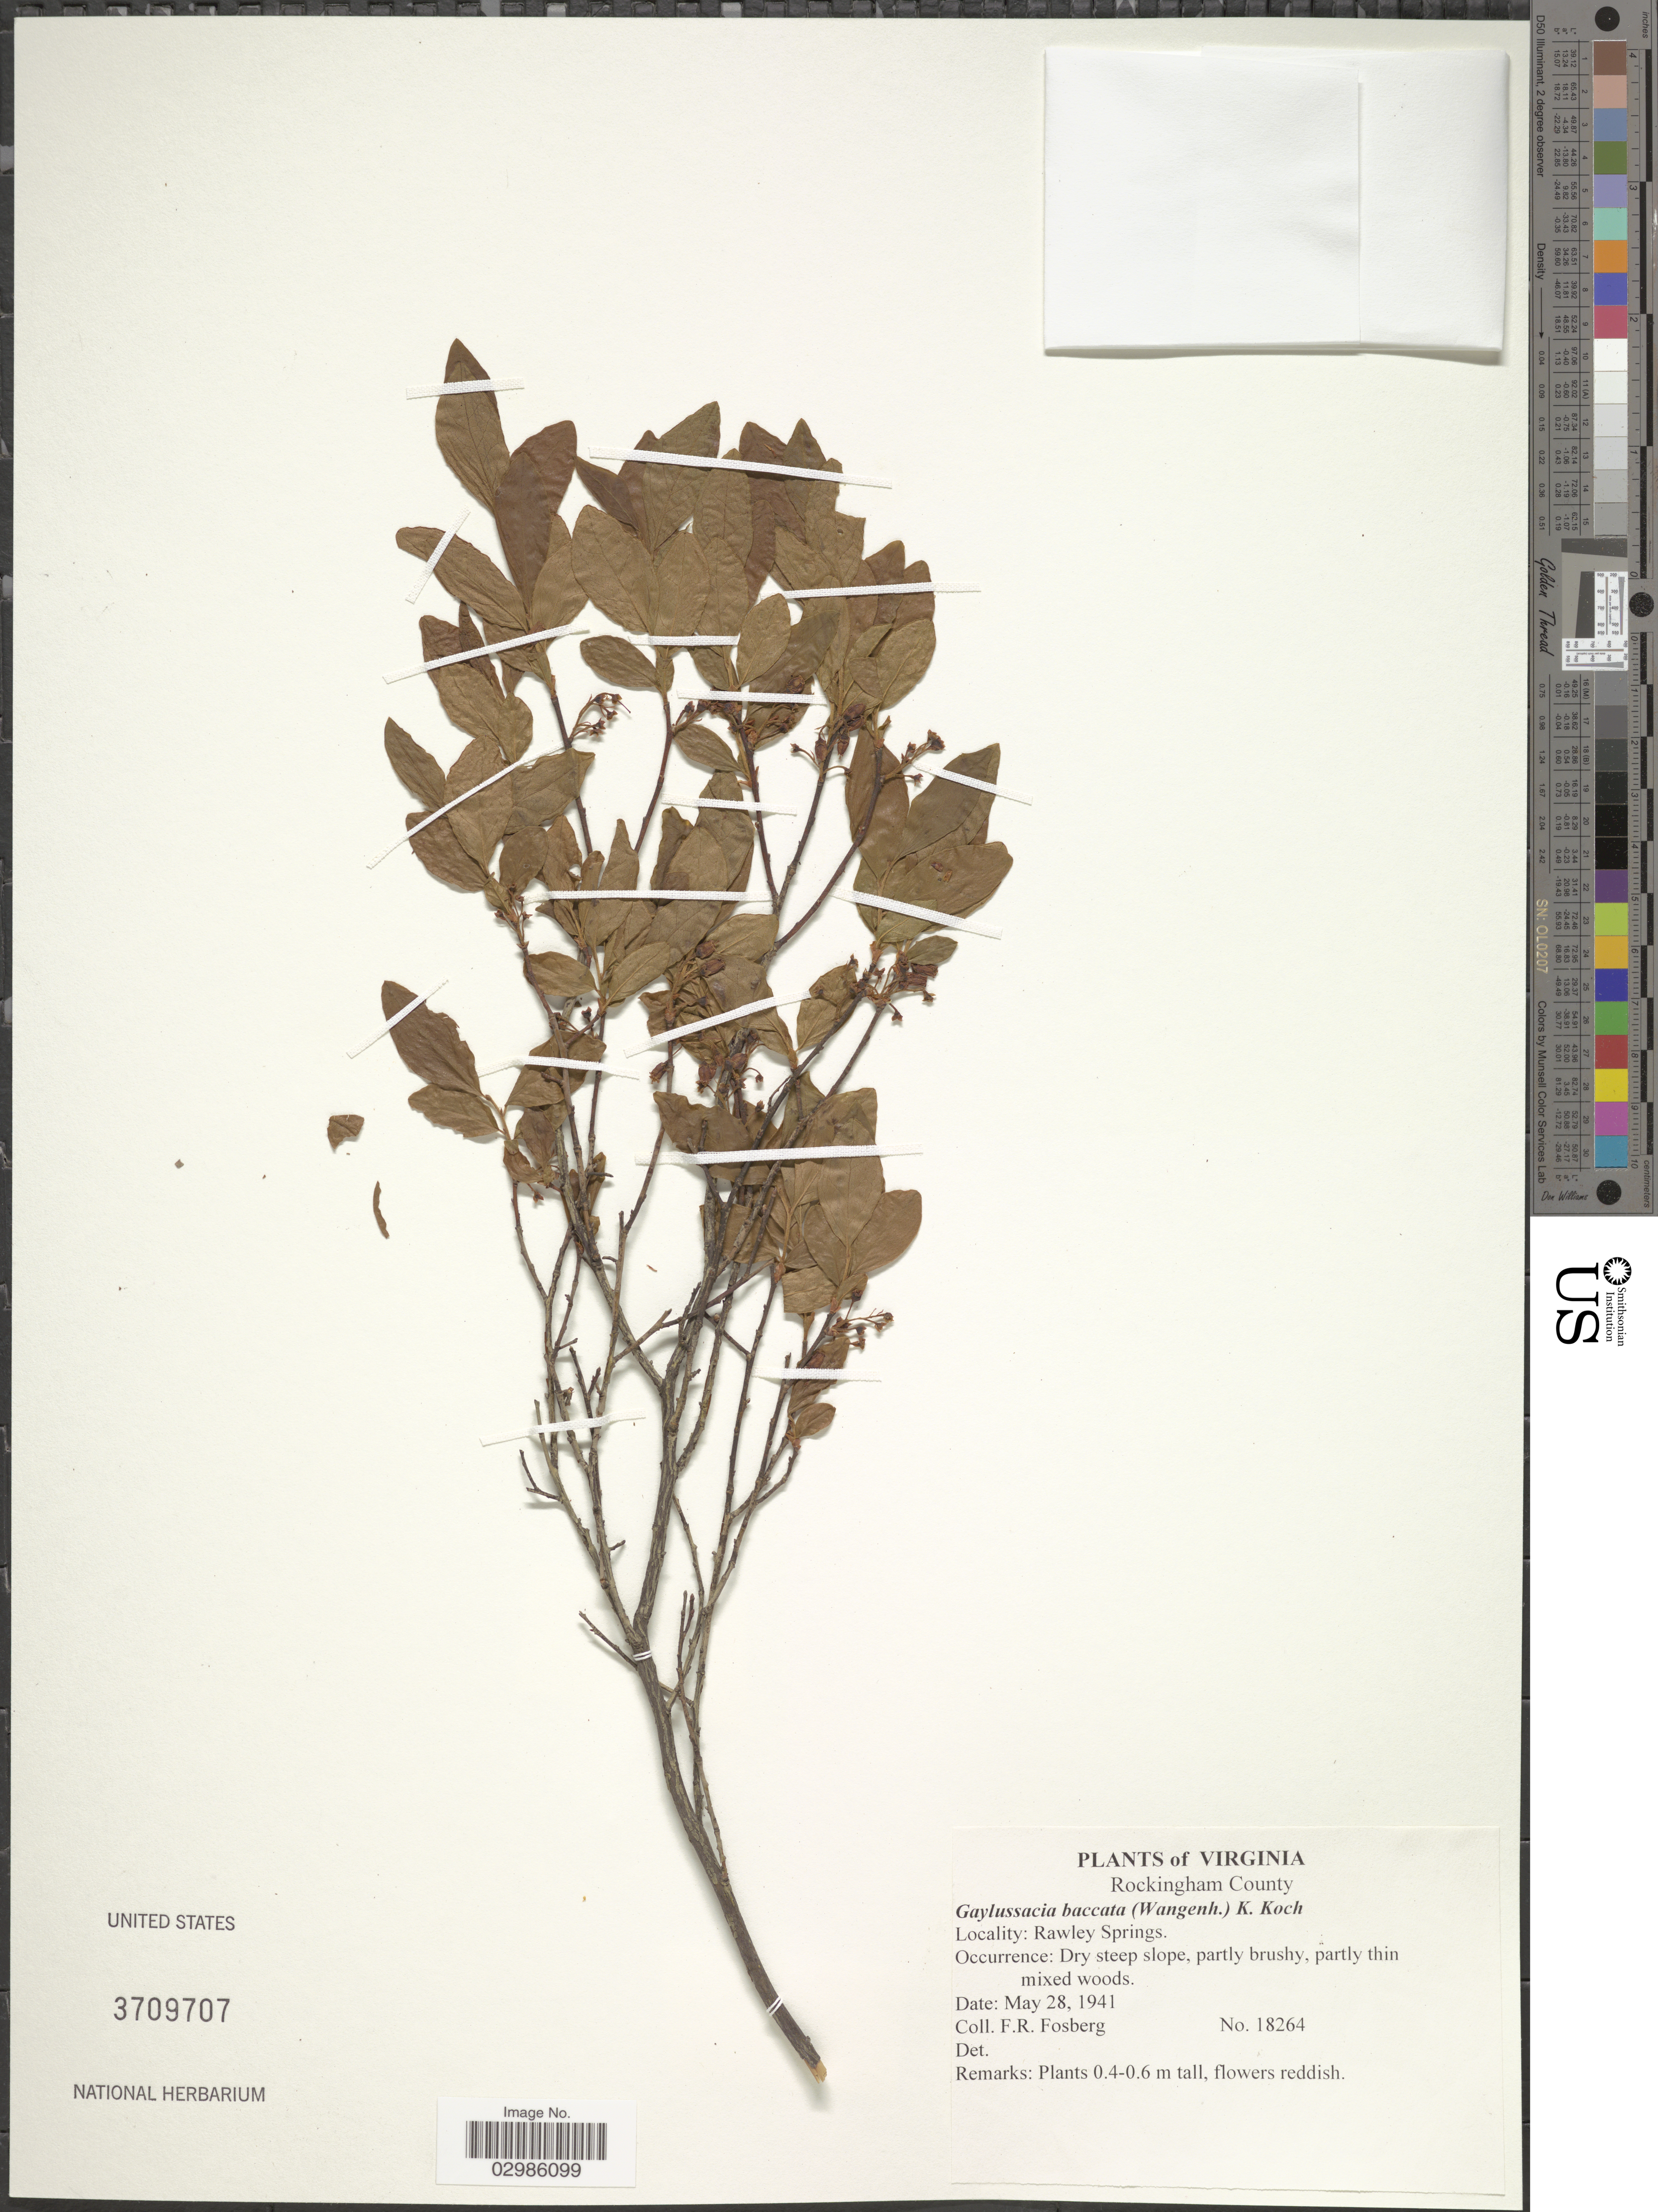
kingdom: Plantae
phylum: Tracheophyta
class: Magnoliopsida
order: Ericales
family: Ericaceae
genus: Gaylussacia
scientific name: Gaylussacia baccata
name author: (Wangenh.) K. Koch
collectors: F. R. Fosberg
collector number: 18264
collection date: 1941-05-28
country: United States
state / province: Virginia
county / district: Rockingham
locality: Rawley Springs.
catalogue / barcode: US 3709707